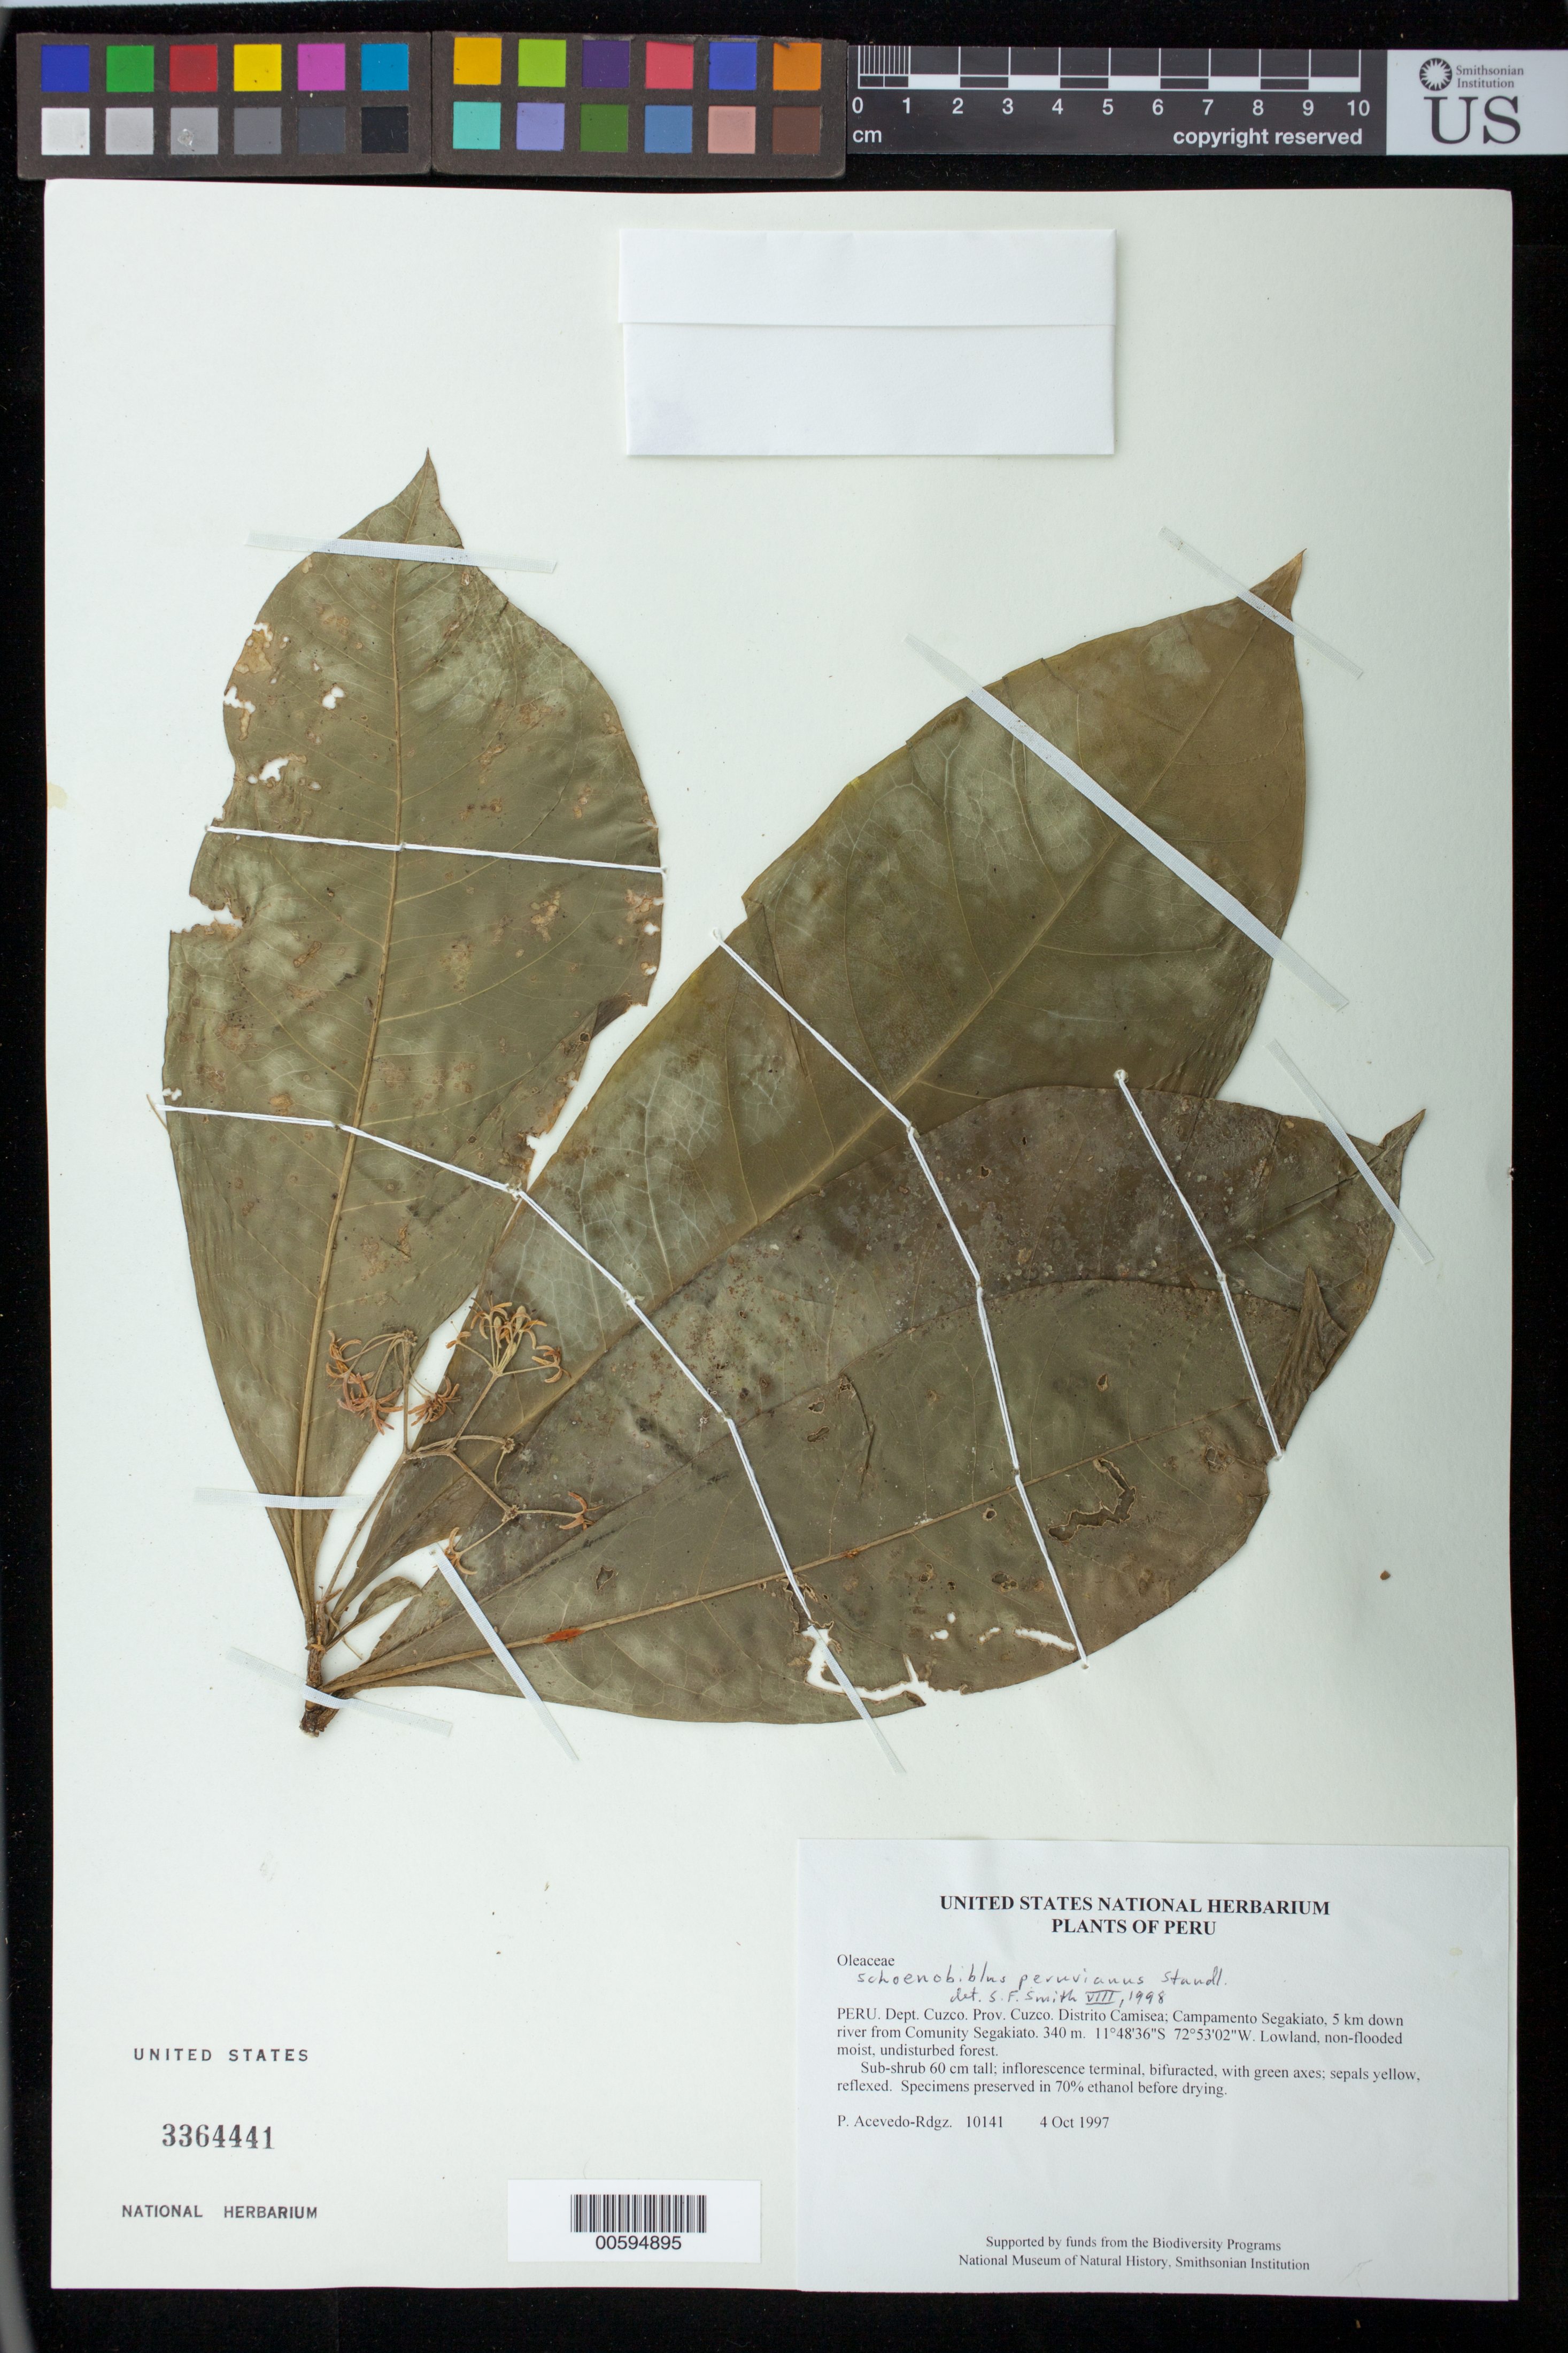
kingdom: Plantae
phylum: Tracheophyta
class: Magnoliopsida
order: Malvales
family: Thymelaeaceae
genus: Schoenobiblus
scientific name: Schoenobiblus peruvianus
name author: Standl.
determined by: Smith, Stephen F., (US), NMNH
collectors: P. Acevedo-Rodr.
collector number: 10141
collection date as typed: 04 Oct 1997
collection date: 1997-10-04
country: Peru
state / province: Cusco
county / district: Cusco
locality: Distrito Camisea; Campamento Segakiato, 5 km down river from Comunity Segakiato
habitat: Lowland, non-flooded moist, undisturbed forest.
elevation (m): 340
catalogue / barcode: US 3364441